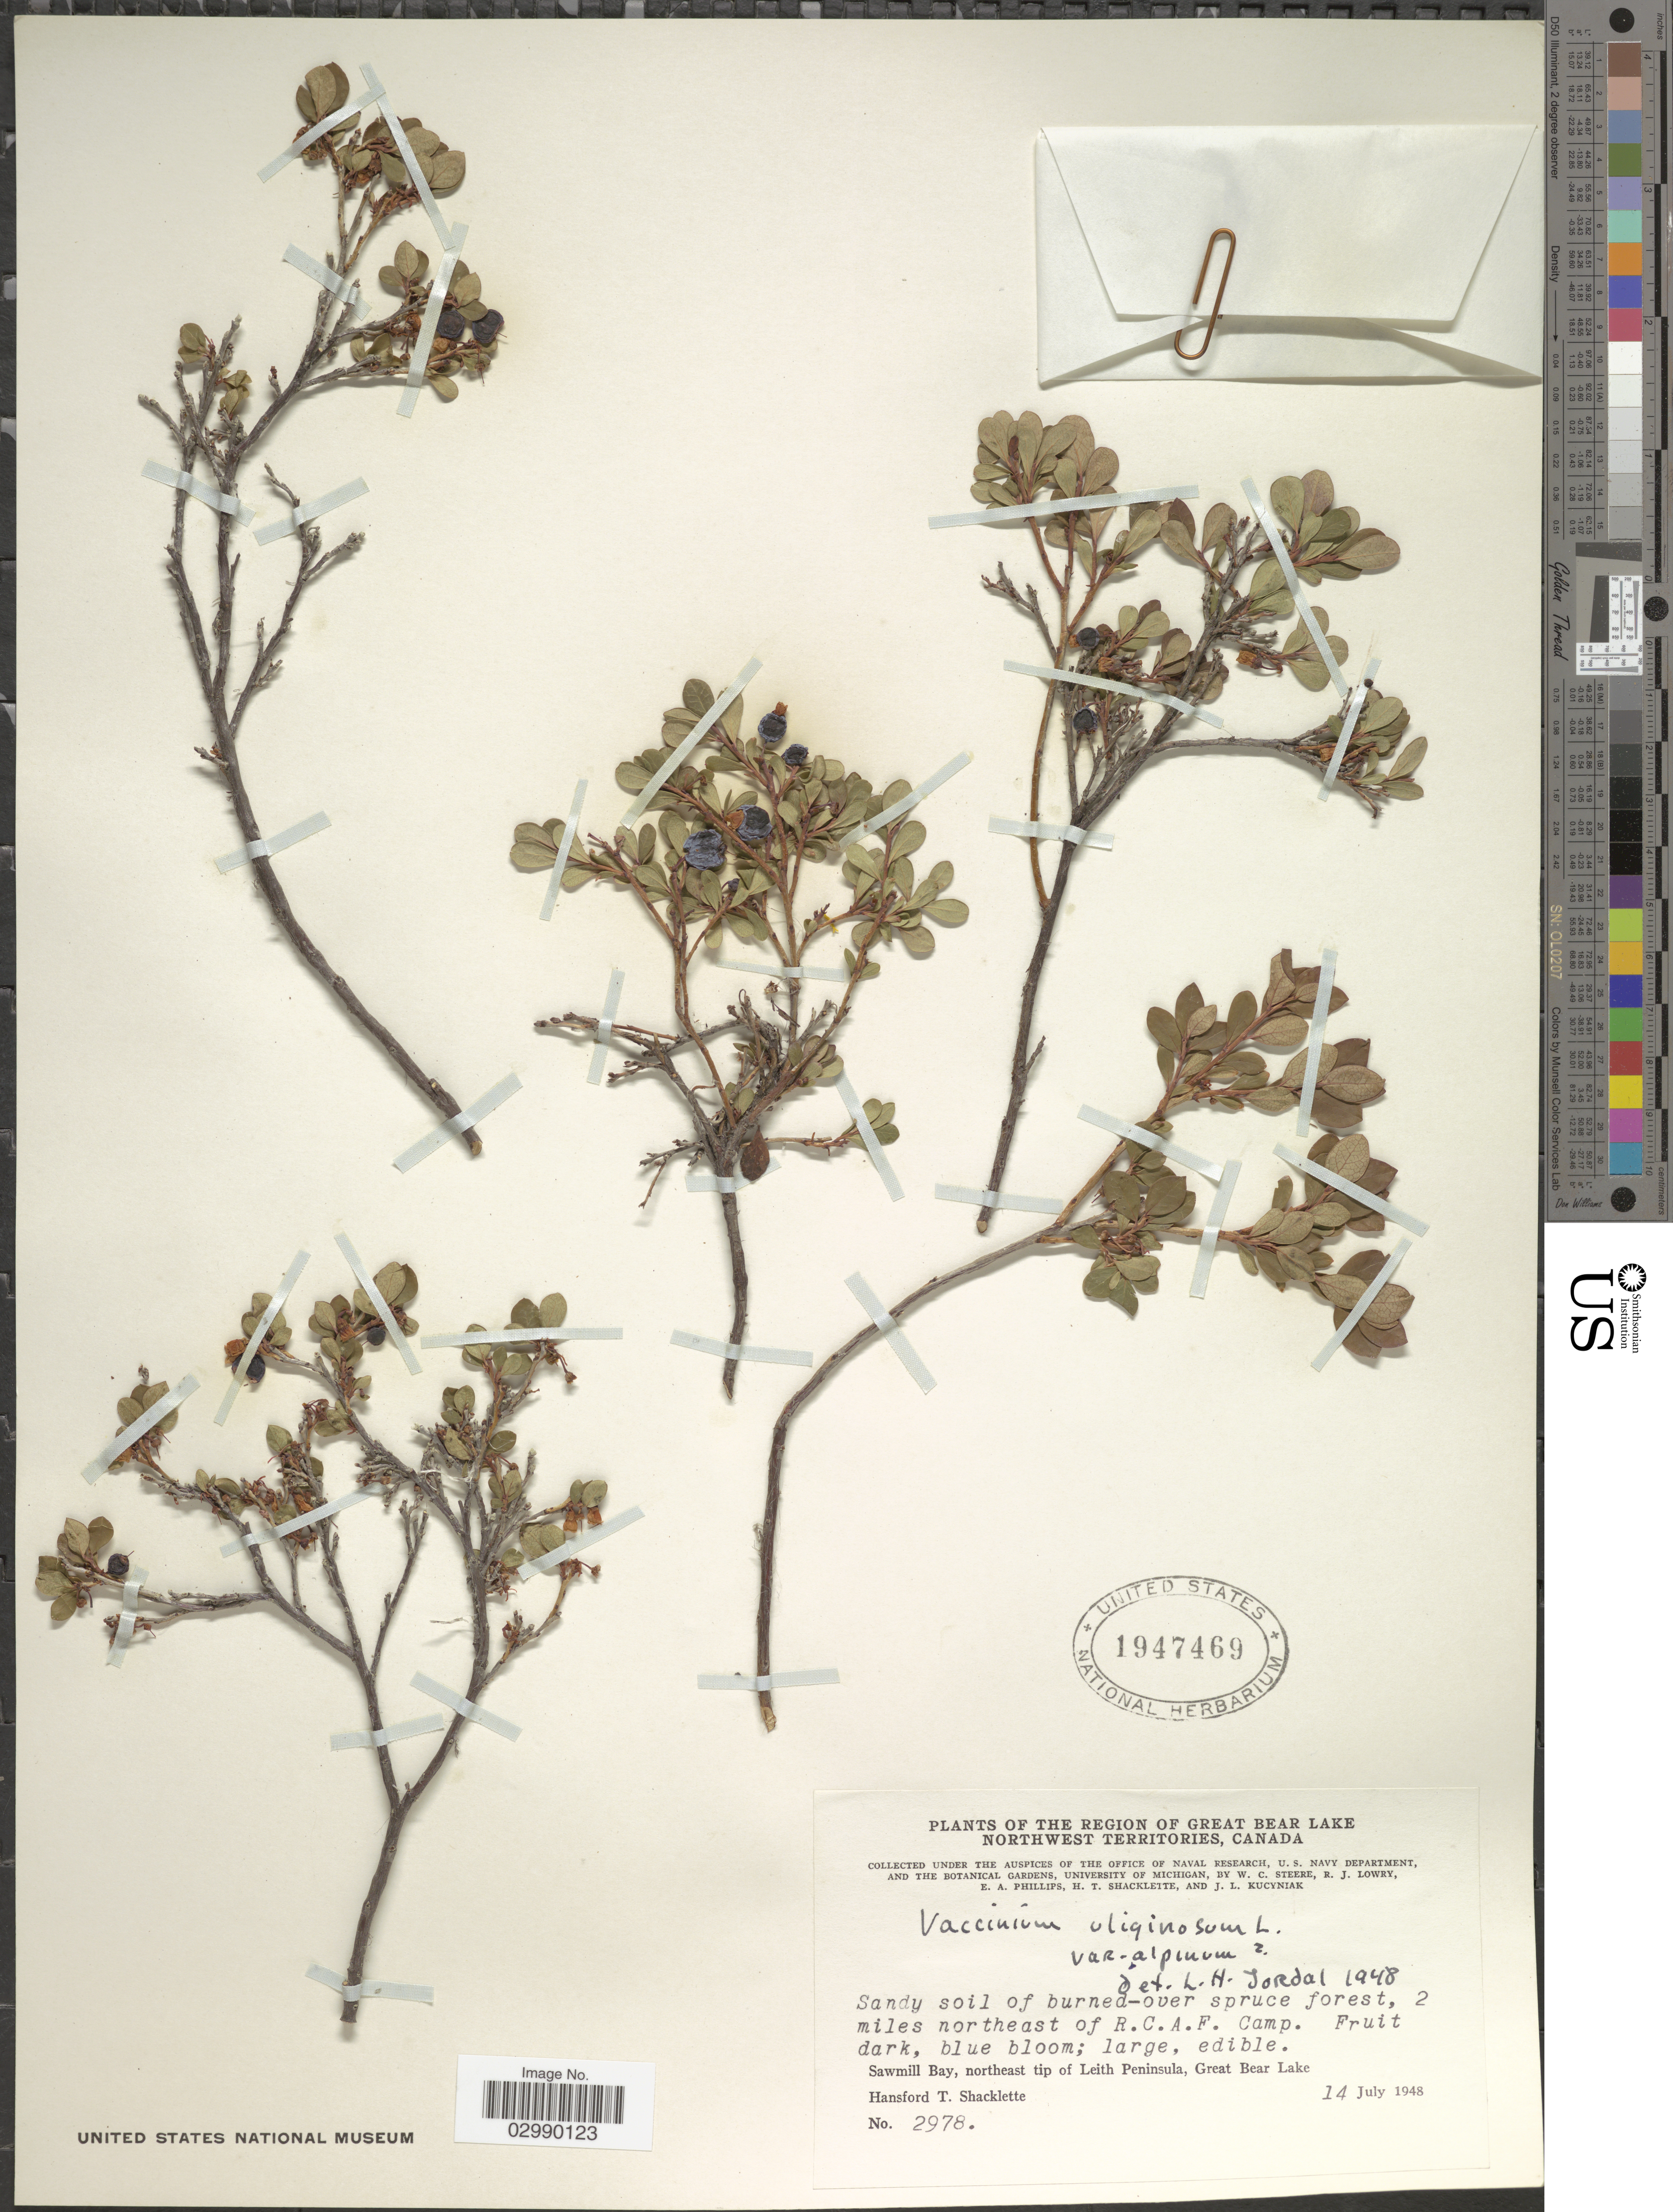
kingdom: Plantae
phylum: Tracheophyta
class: Magnoliopsida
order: Ericales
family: Ericaceae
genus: Vaccinium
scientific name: Vaccinium uliginosum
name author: L.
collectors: H. Shacklette, W. C. Steere, R. Lowry, E. Phillips & J. Kucyniak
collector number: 2978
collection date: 1948-07-14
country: Canada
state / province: Northwest Territories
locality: Region of Great Bear Lake, 2 miles northeast of R.C.A.F. Camp, Sawmill Bay, northeast tip of Leith Peninsula, Great Bear Lake.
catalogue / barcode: US 1947469